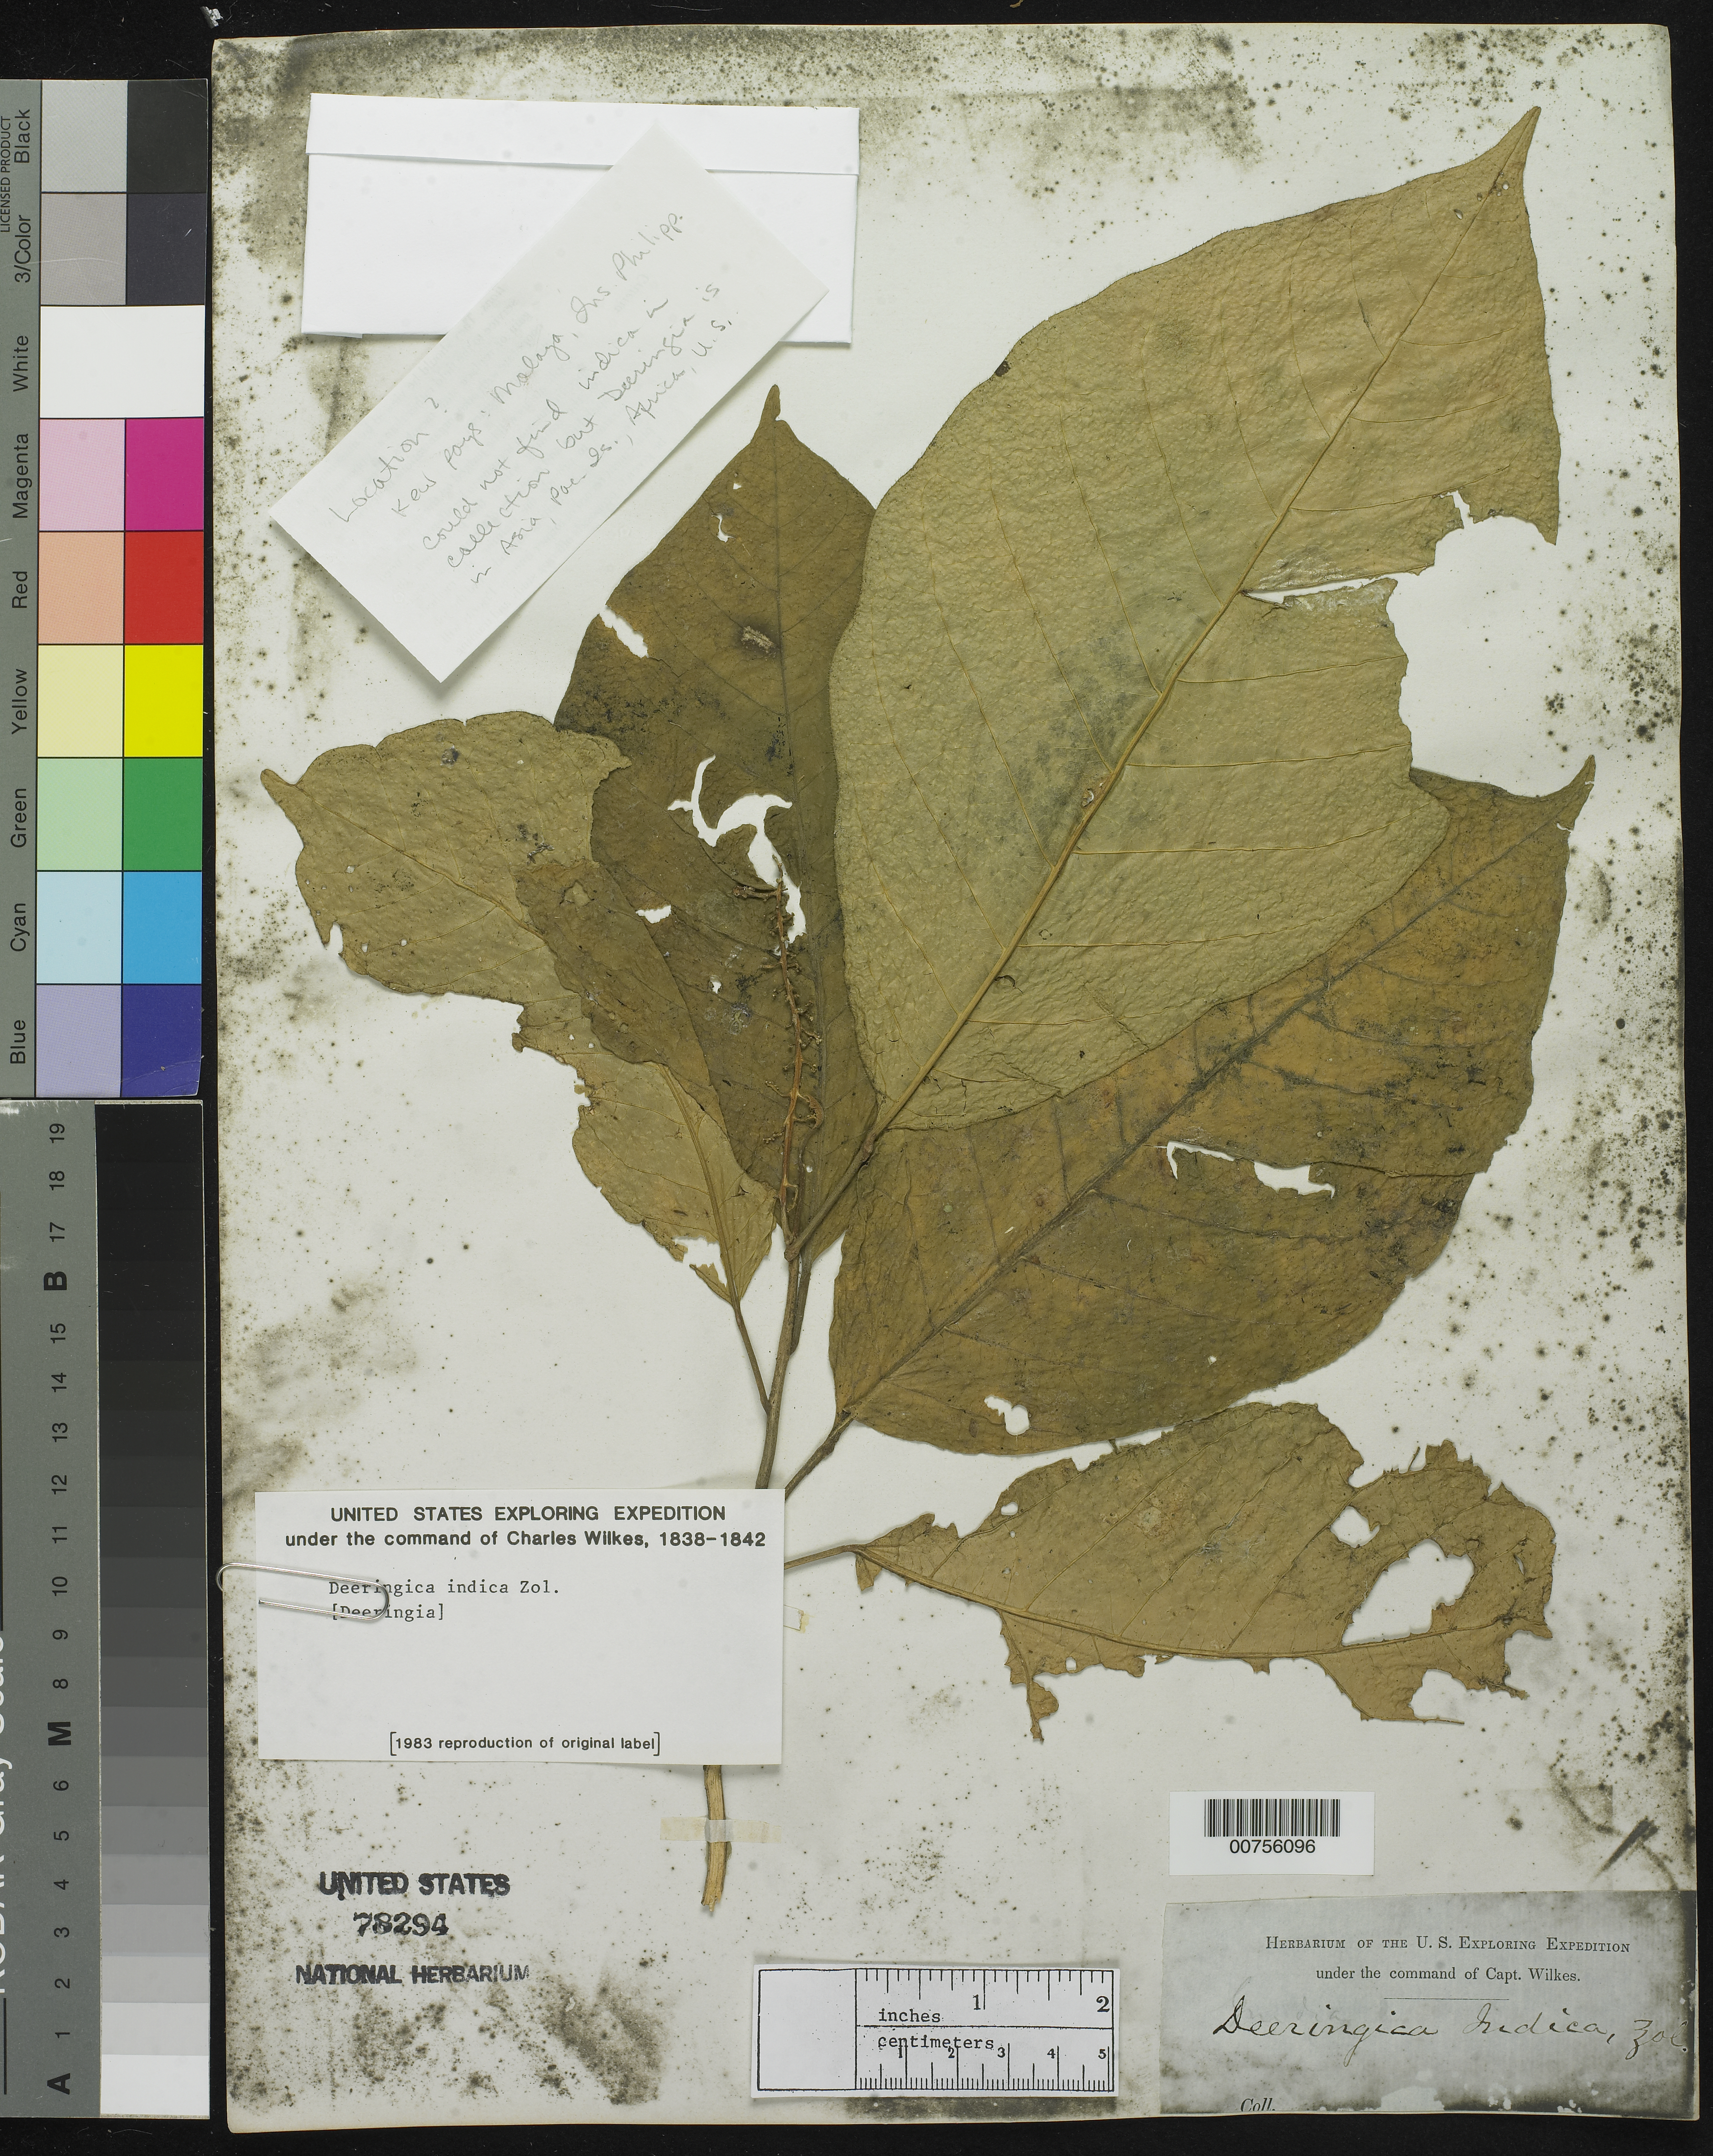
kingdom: Plantae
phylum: Tracheophyta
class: Magnoliopsida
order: Caryophyllales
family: Amaranthaceae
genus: Deeringia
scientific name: Deeringia polysperma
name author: (Roxb.) Moq.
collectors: Wilkes Explor. Exped.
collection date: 1838/1842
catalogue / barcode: US 78294